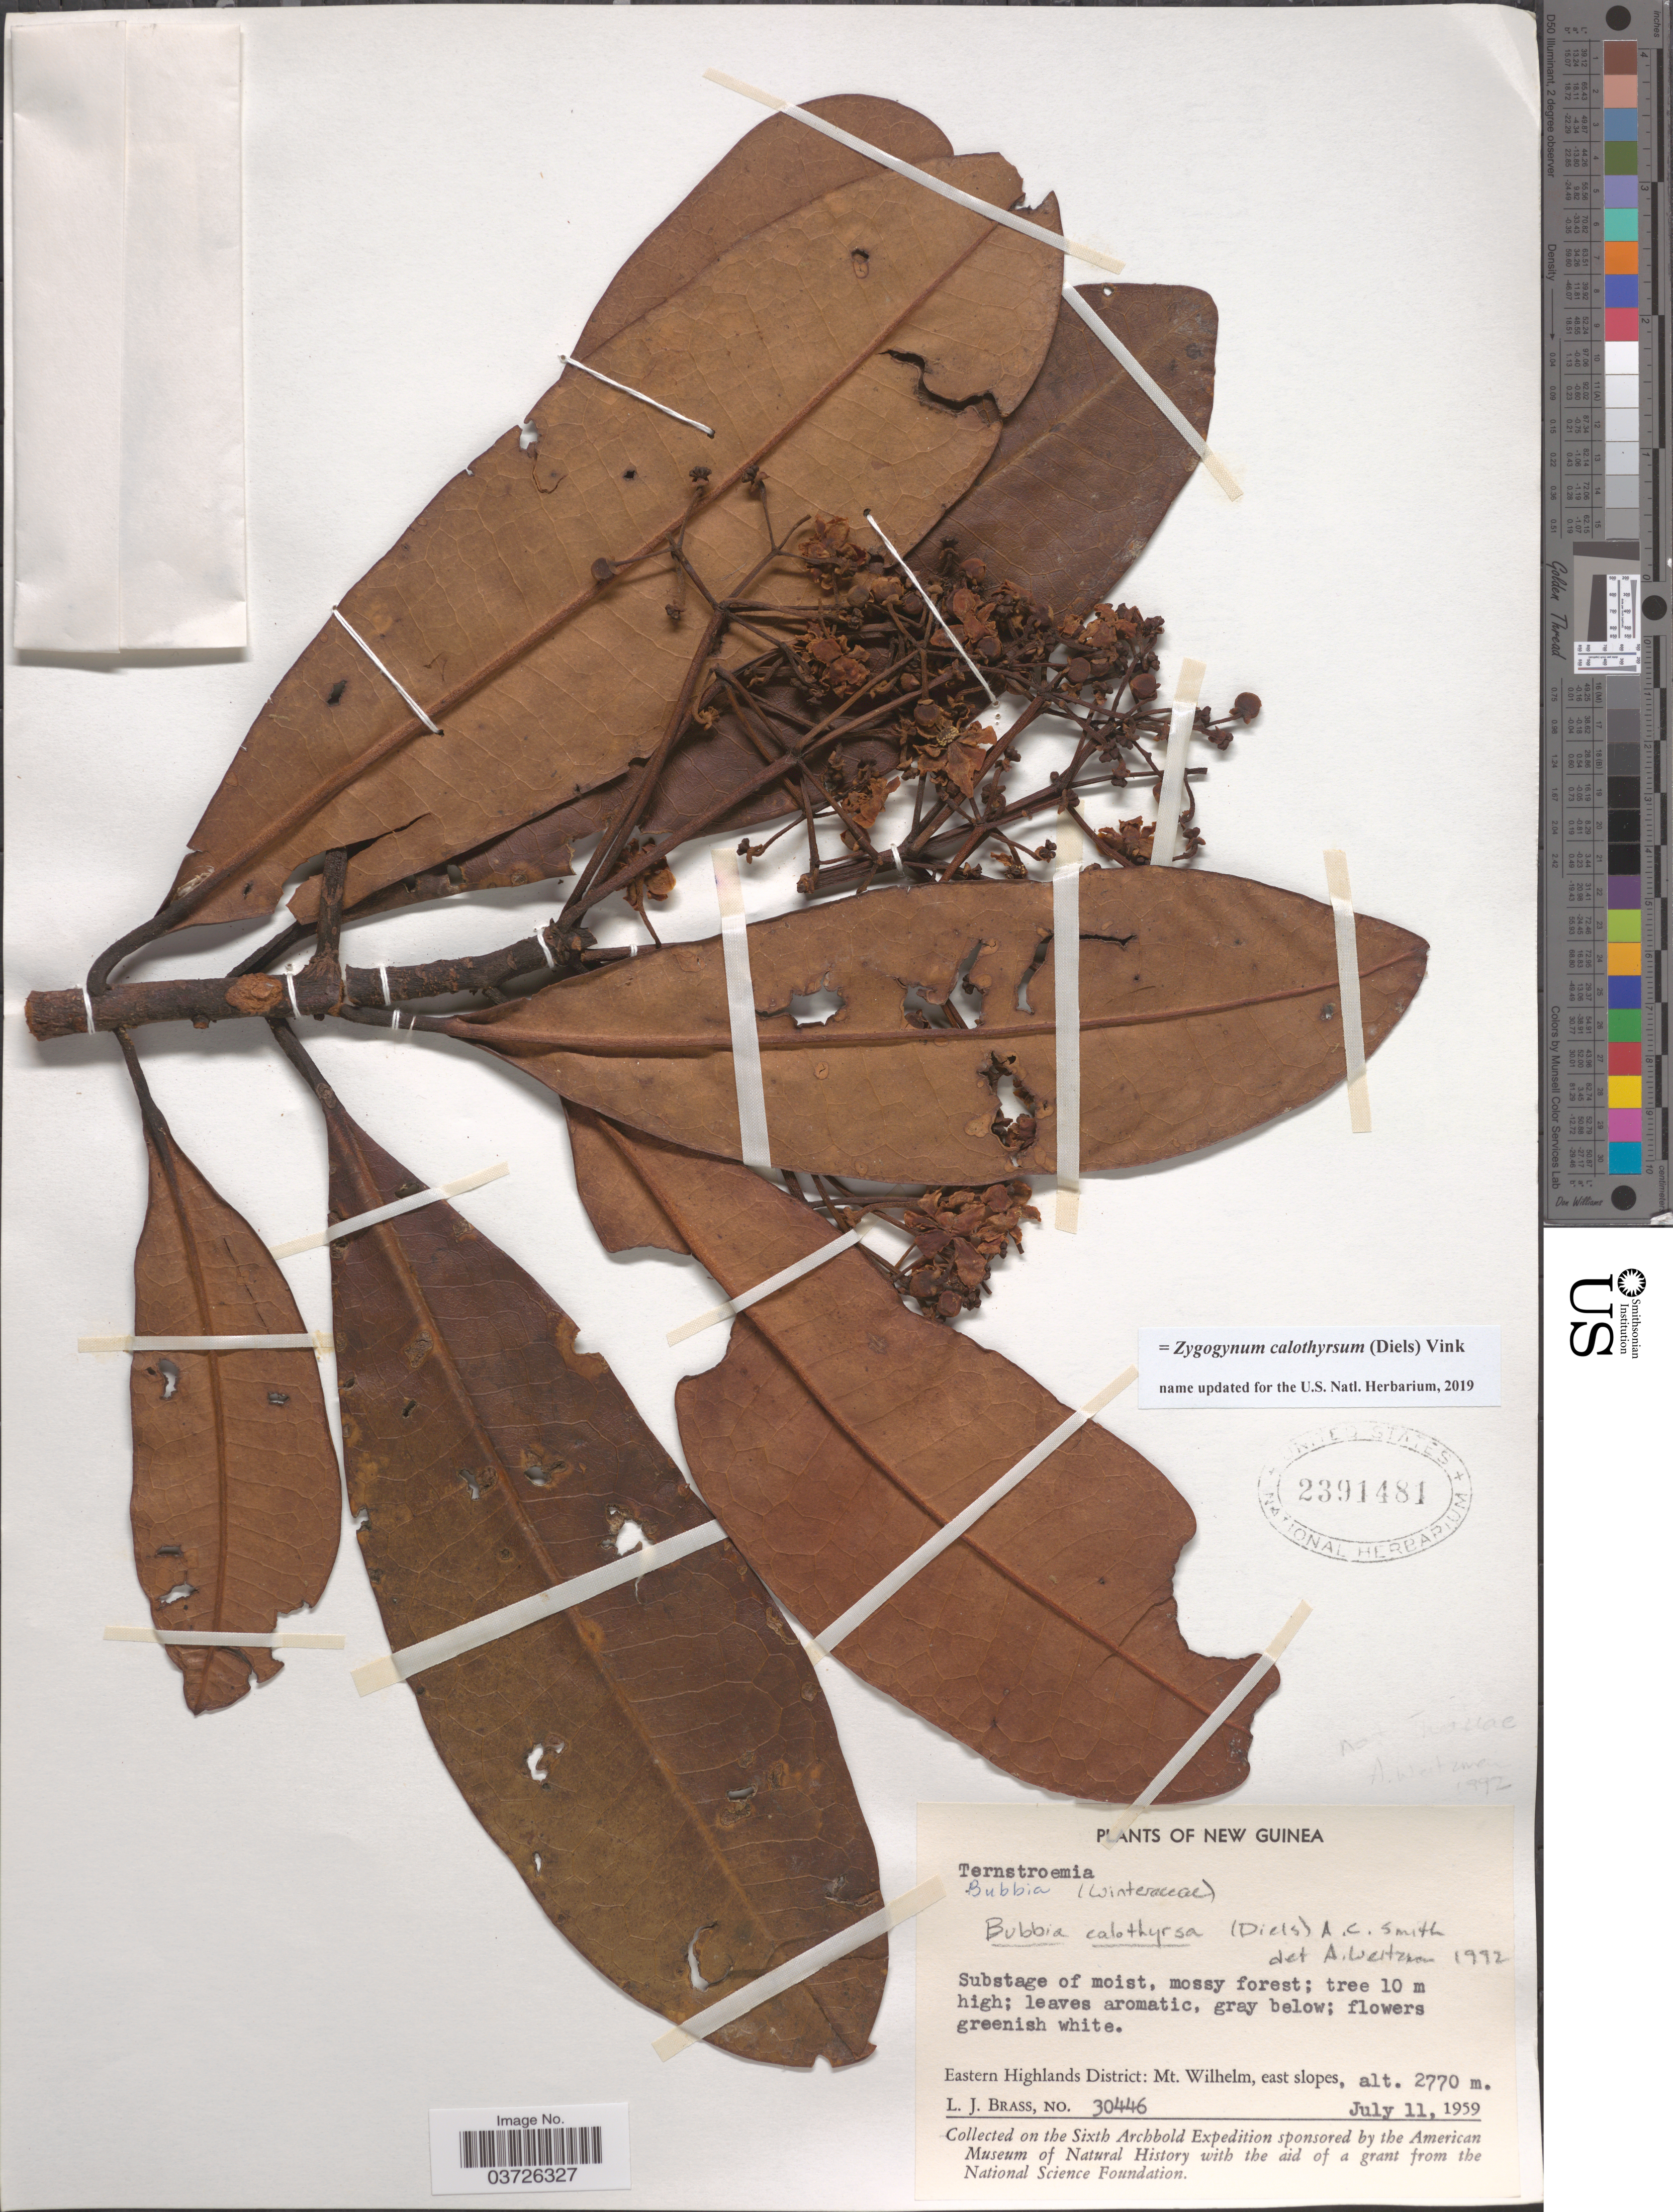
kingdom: Plantae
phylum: Tracheophyta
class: Magnoliopsida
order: Canellales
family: Winteraceae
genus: Zygogynum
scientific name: Zygogynum calothyrsum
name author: (Diels) Vink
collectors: L. J. Brass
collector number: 30446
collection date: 1959-07-11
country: Papua New Guinea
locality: New Guinea. Eastern Highlands District: Mt. Wilhelm, east slopes.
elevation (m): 2770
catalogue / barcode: US 2391481